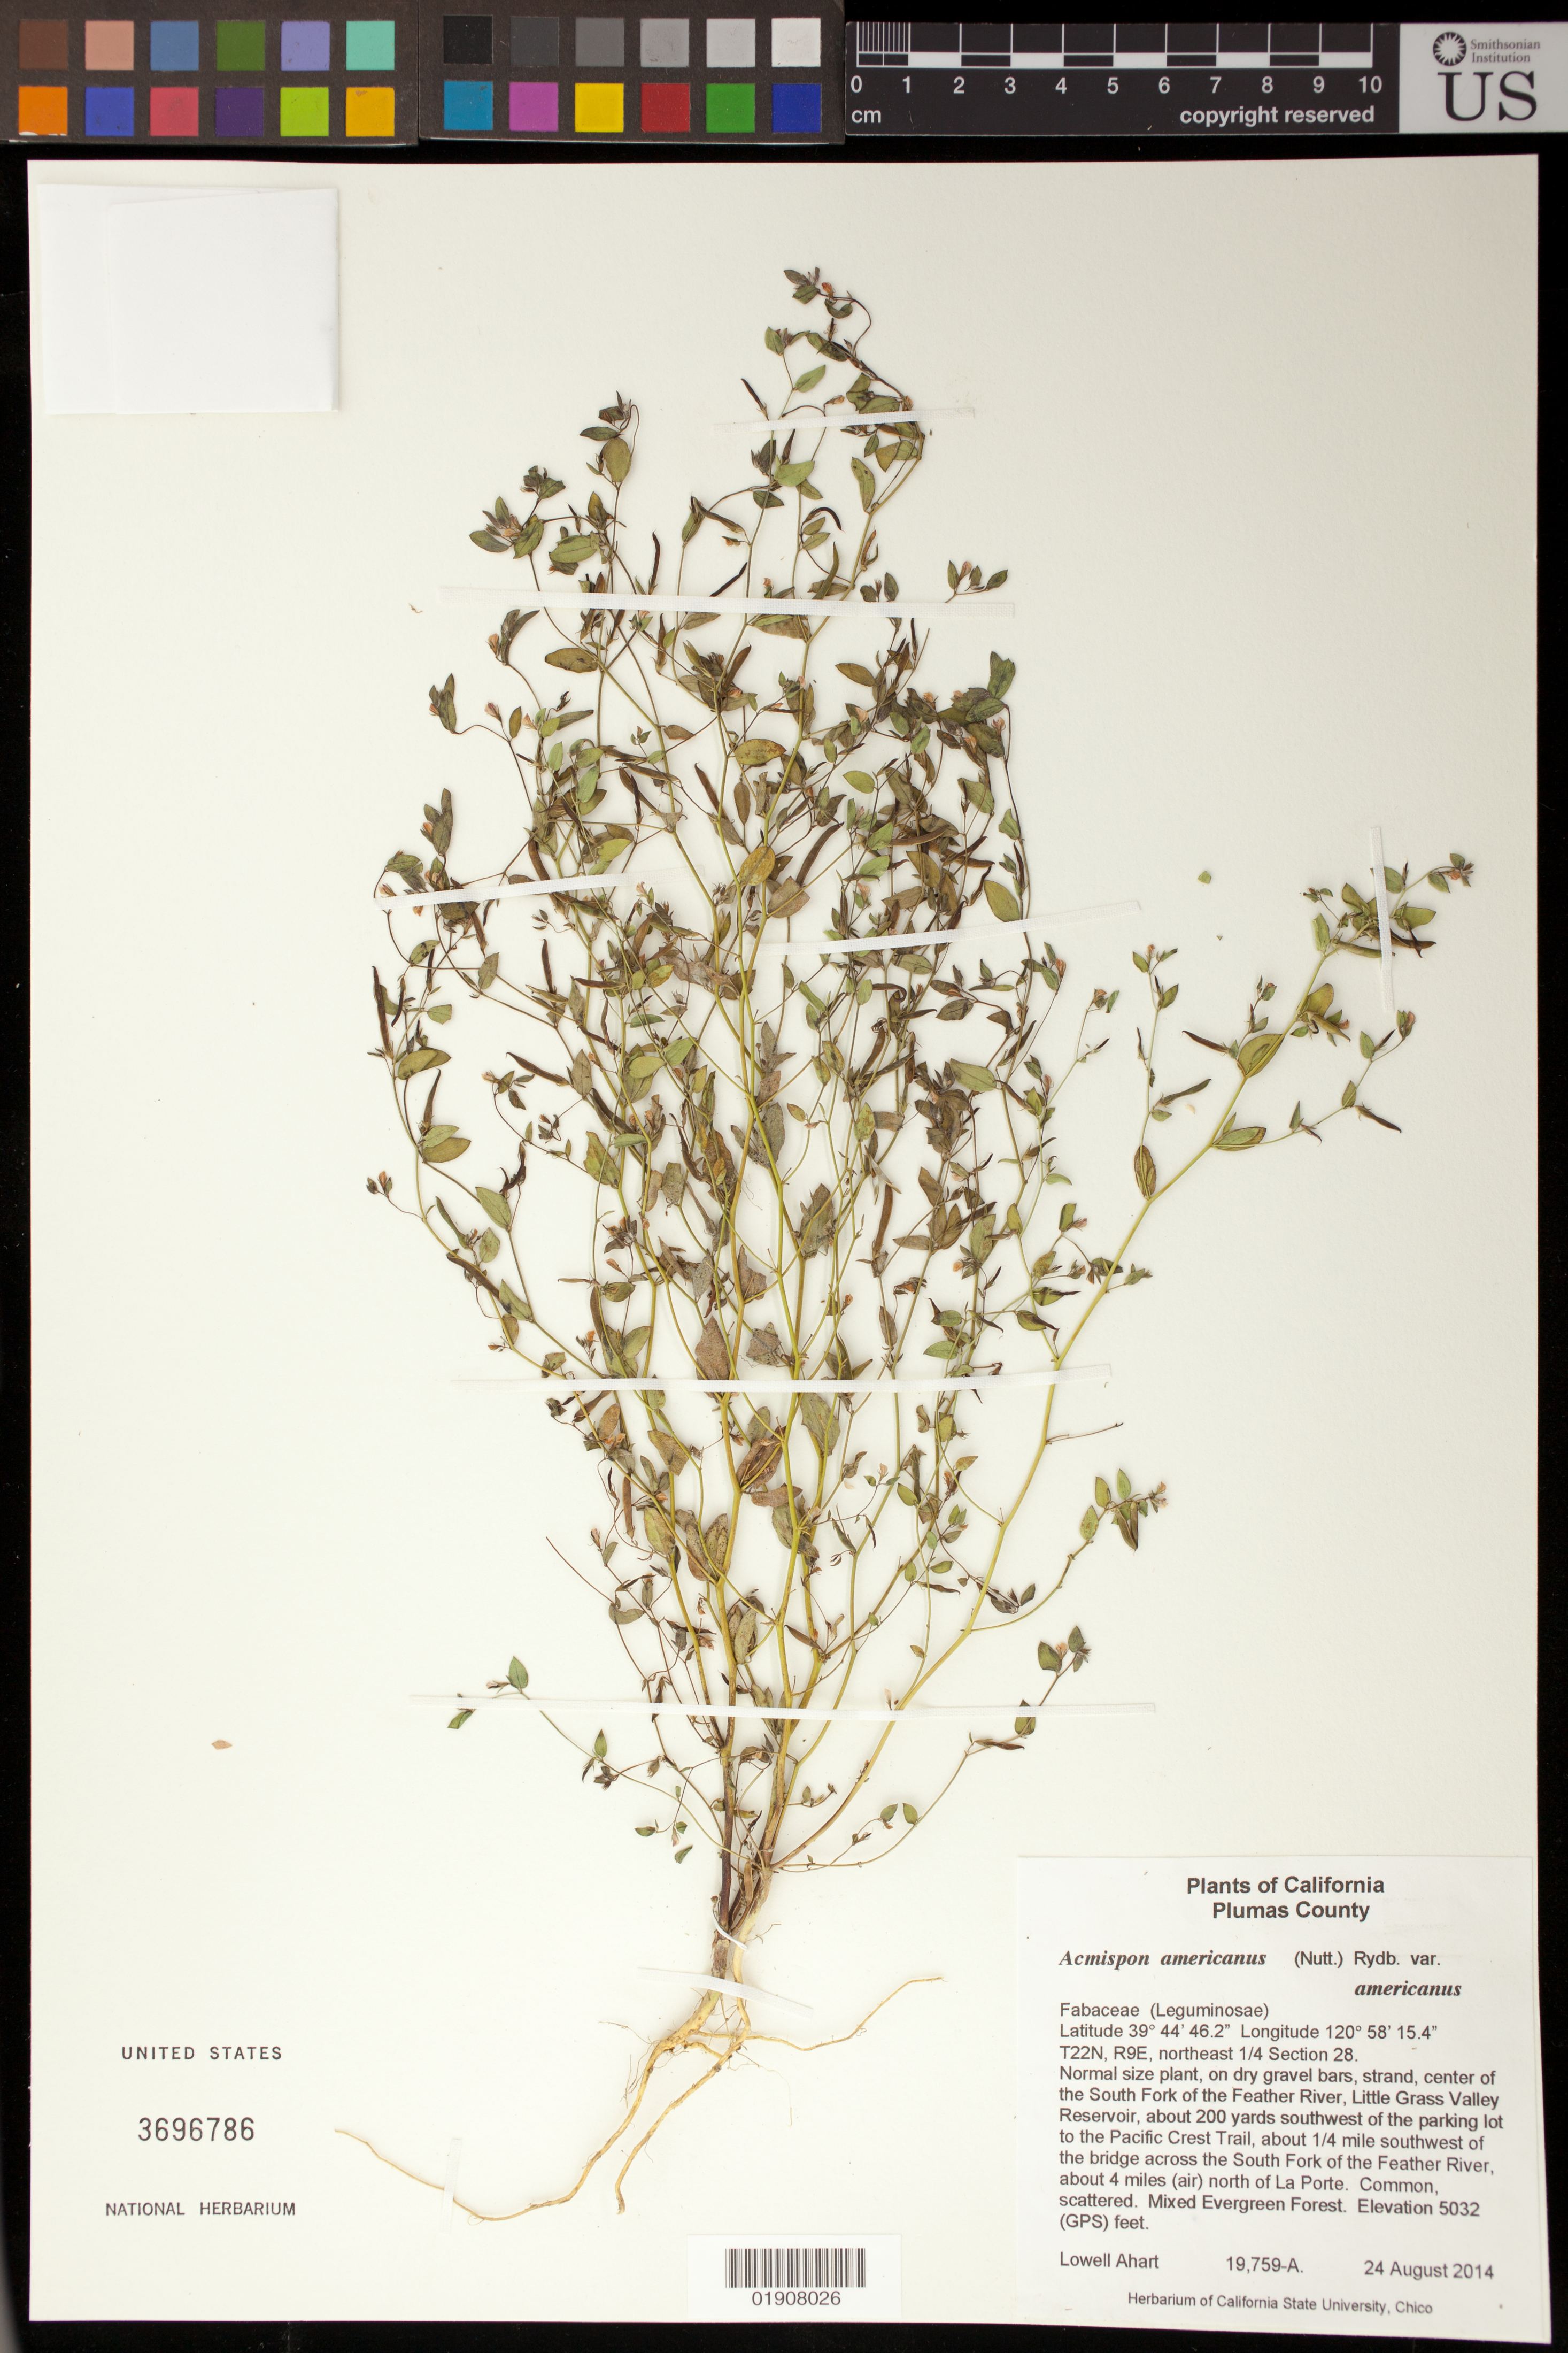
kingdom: Plantae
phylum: Tracheophyta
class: Magnoliopsida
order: Fabales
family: Fabaceae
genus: Acmispon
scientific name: Acmispon americanus var. americanus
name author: (Nutt.) Rydb.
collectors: L. Ahart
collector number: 19759-A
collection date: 2014-08-24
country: United States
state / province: California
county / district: Plumas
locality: In the middle of the South Fork of the Feather River, Little Grass Valley Reservoir, about 200 yards southwest of the parking lot to the Pacific Crest Trail, about 1/4 mile southwest of the bridge across the South Fork of the Feather River, about 4 miles (air) north of La Porte.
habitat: Mixed Evergreen Forest.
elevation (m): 1534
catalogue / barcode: US 3696786